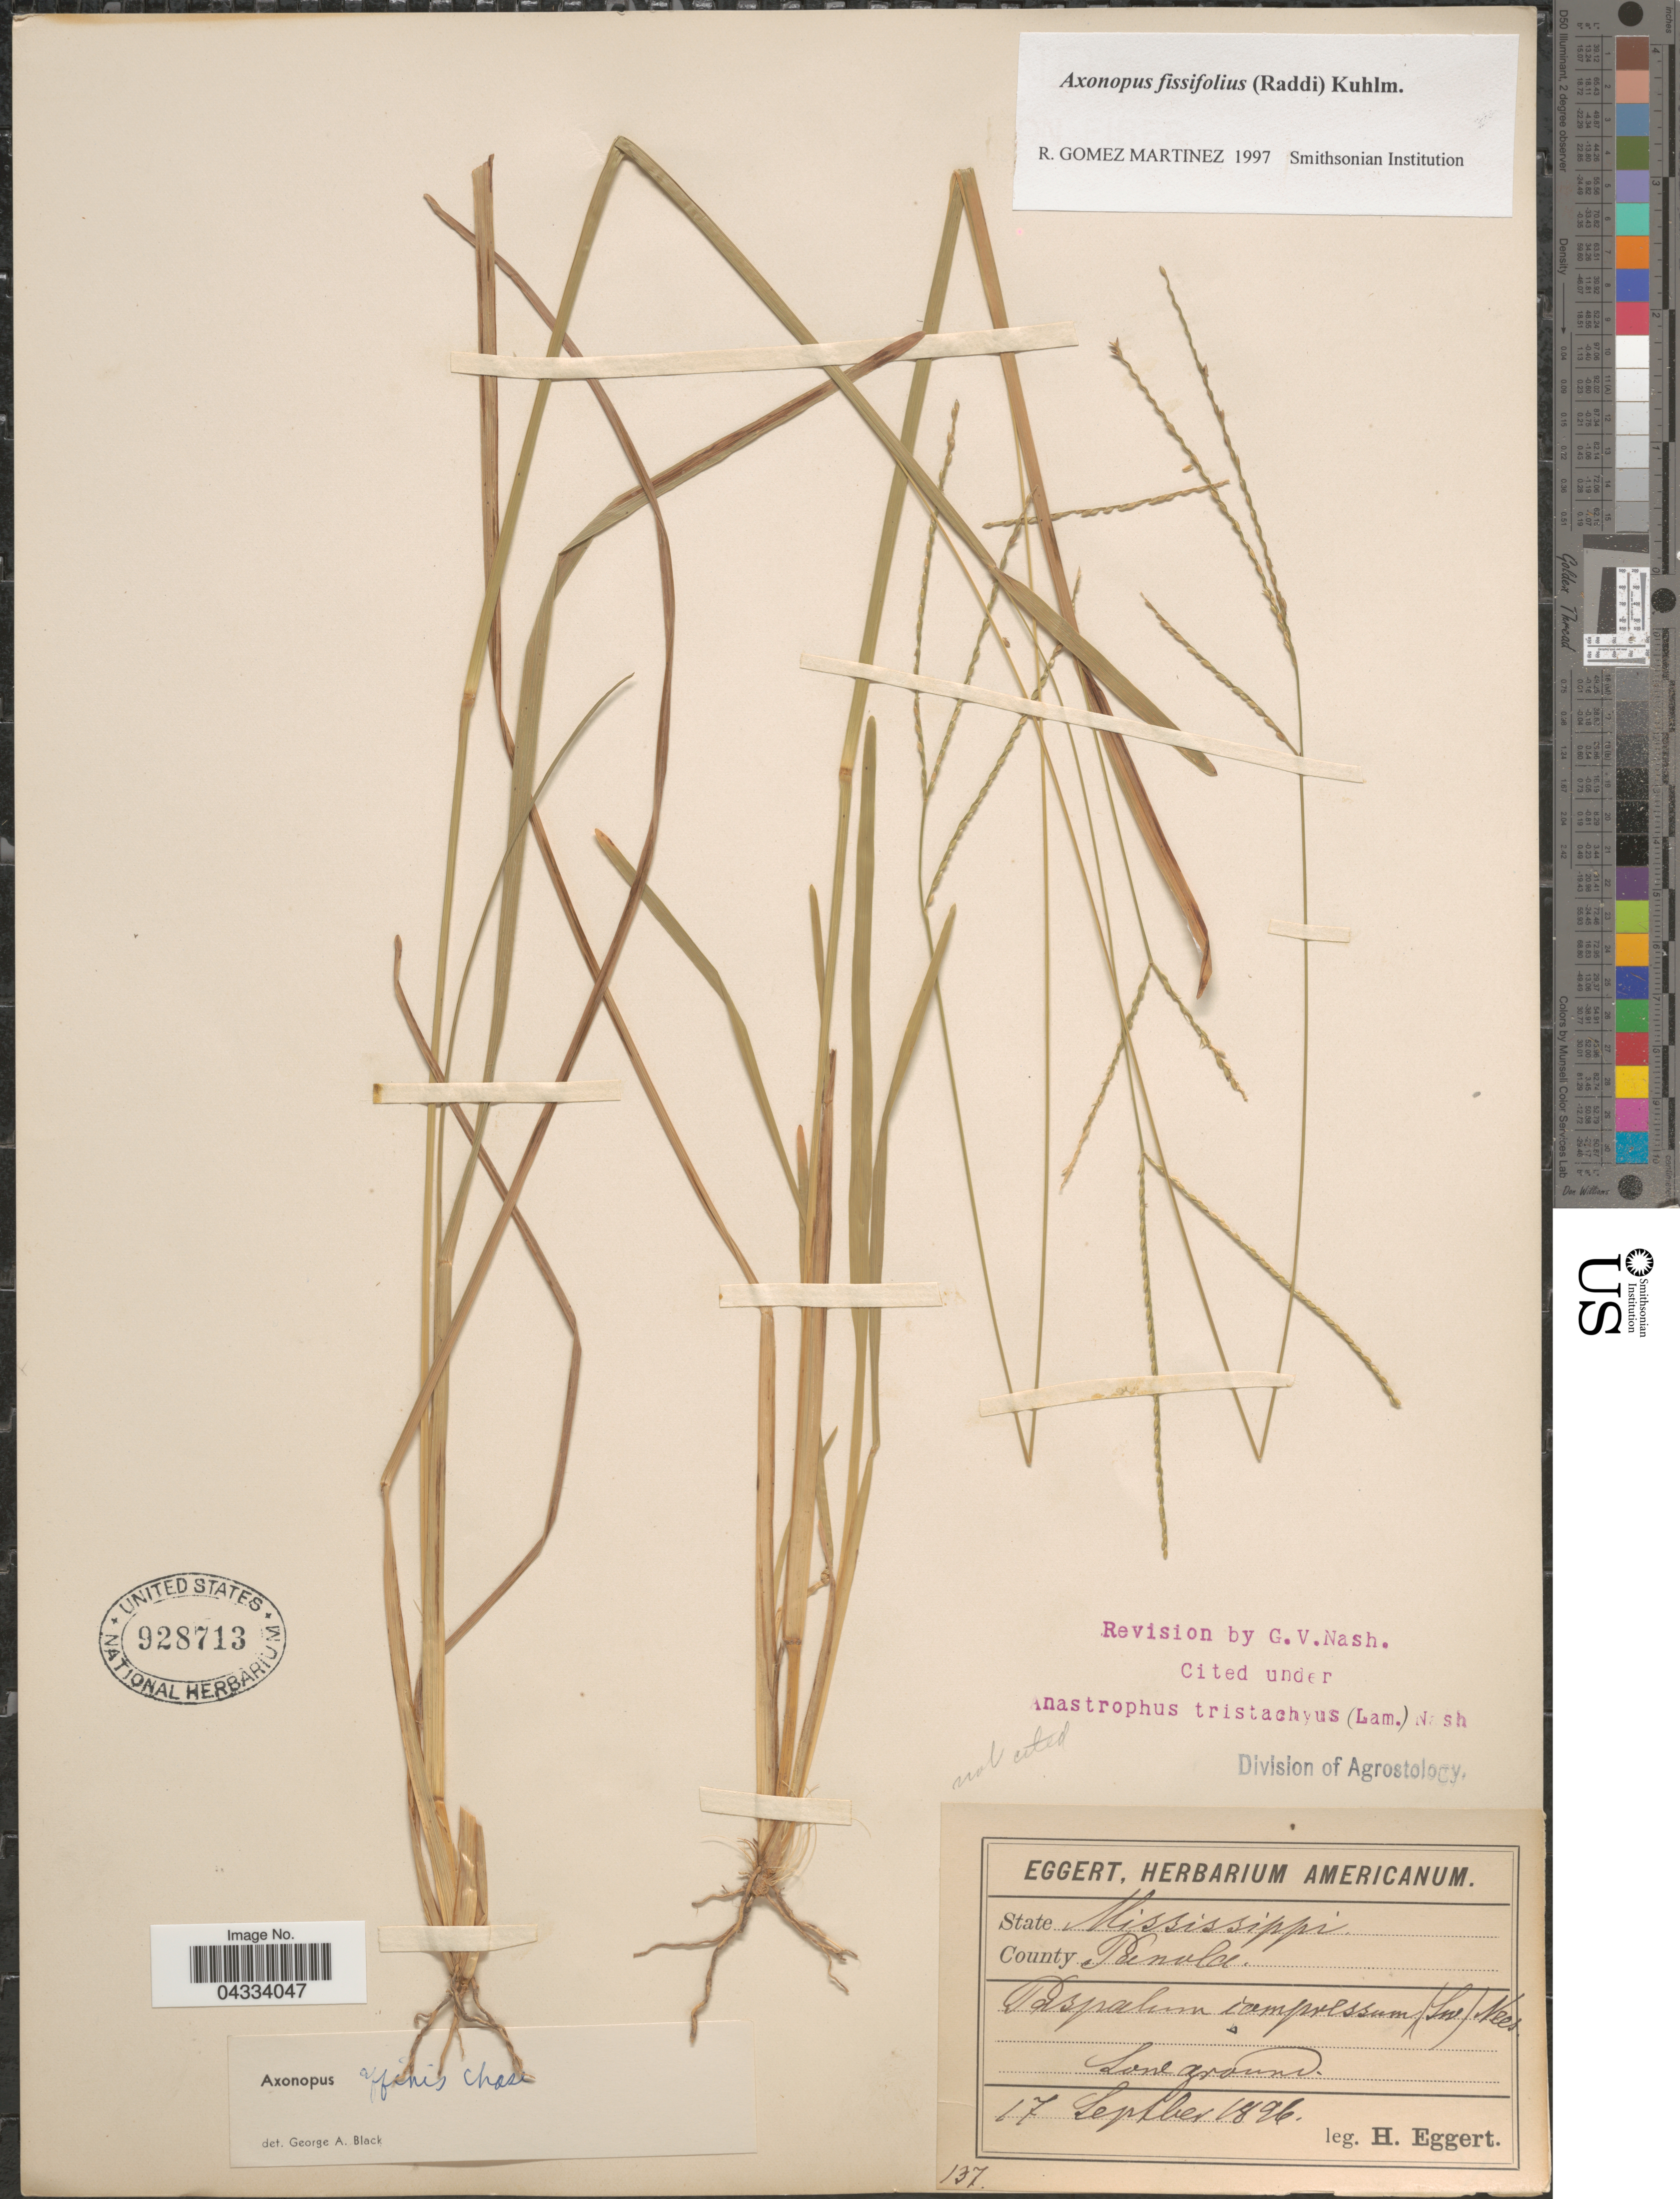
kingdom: Plantae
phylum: Tracheophyta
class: Liliopsida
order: Poales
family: Poaceae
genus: Axonopus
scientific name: Axonopus fissifolius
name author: (Raddi) Kuhlm.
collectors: H. Eggert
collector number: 137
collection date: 1896-09-17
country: United States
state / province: Mississippi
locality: County Panola.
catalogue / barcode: US 928713